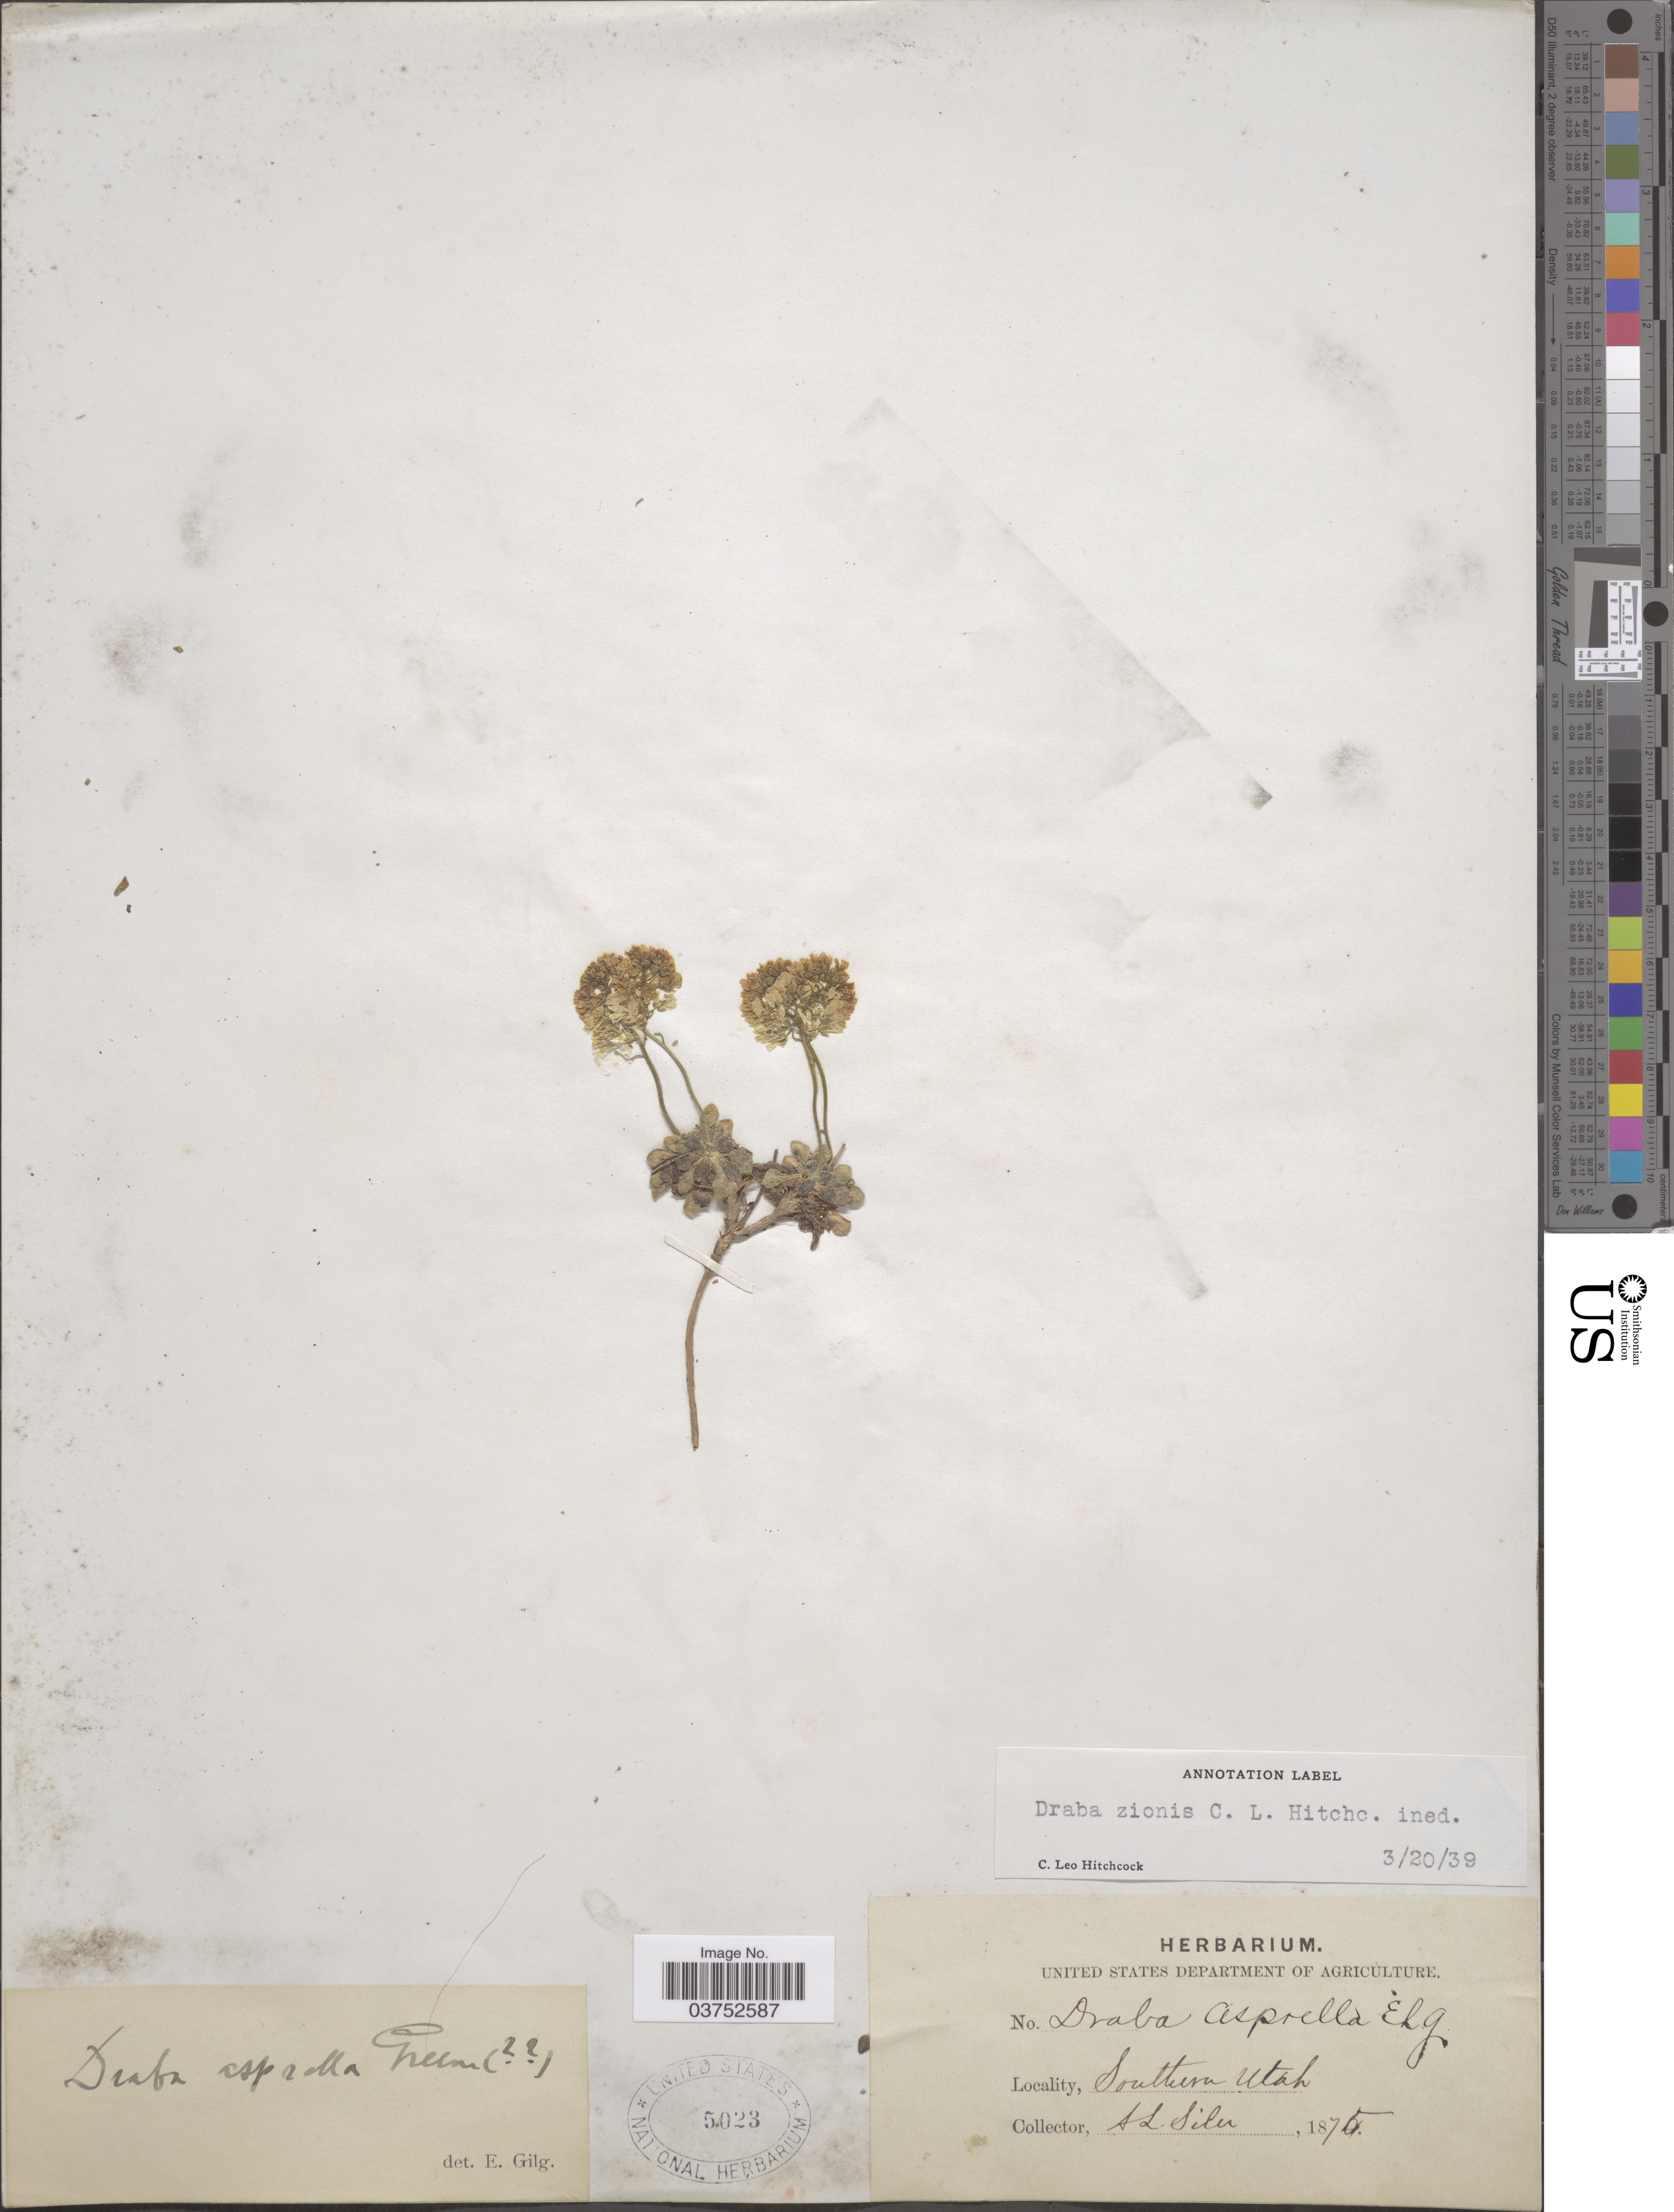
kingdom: Plantae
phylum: Tracheophyta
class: Magnoliopsida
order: Brassicales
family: Brassicaceae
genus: Draba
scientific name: Draba zionensis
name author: (A. Gray) C.L. Hitchc.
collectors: A. Siler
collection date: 1875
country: United States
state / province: Utah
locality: Southern Utah.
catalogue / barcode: US 5023